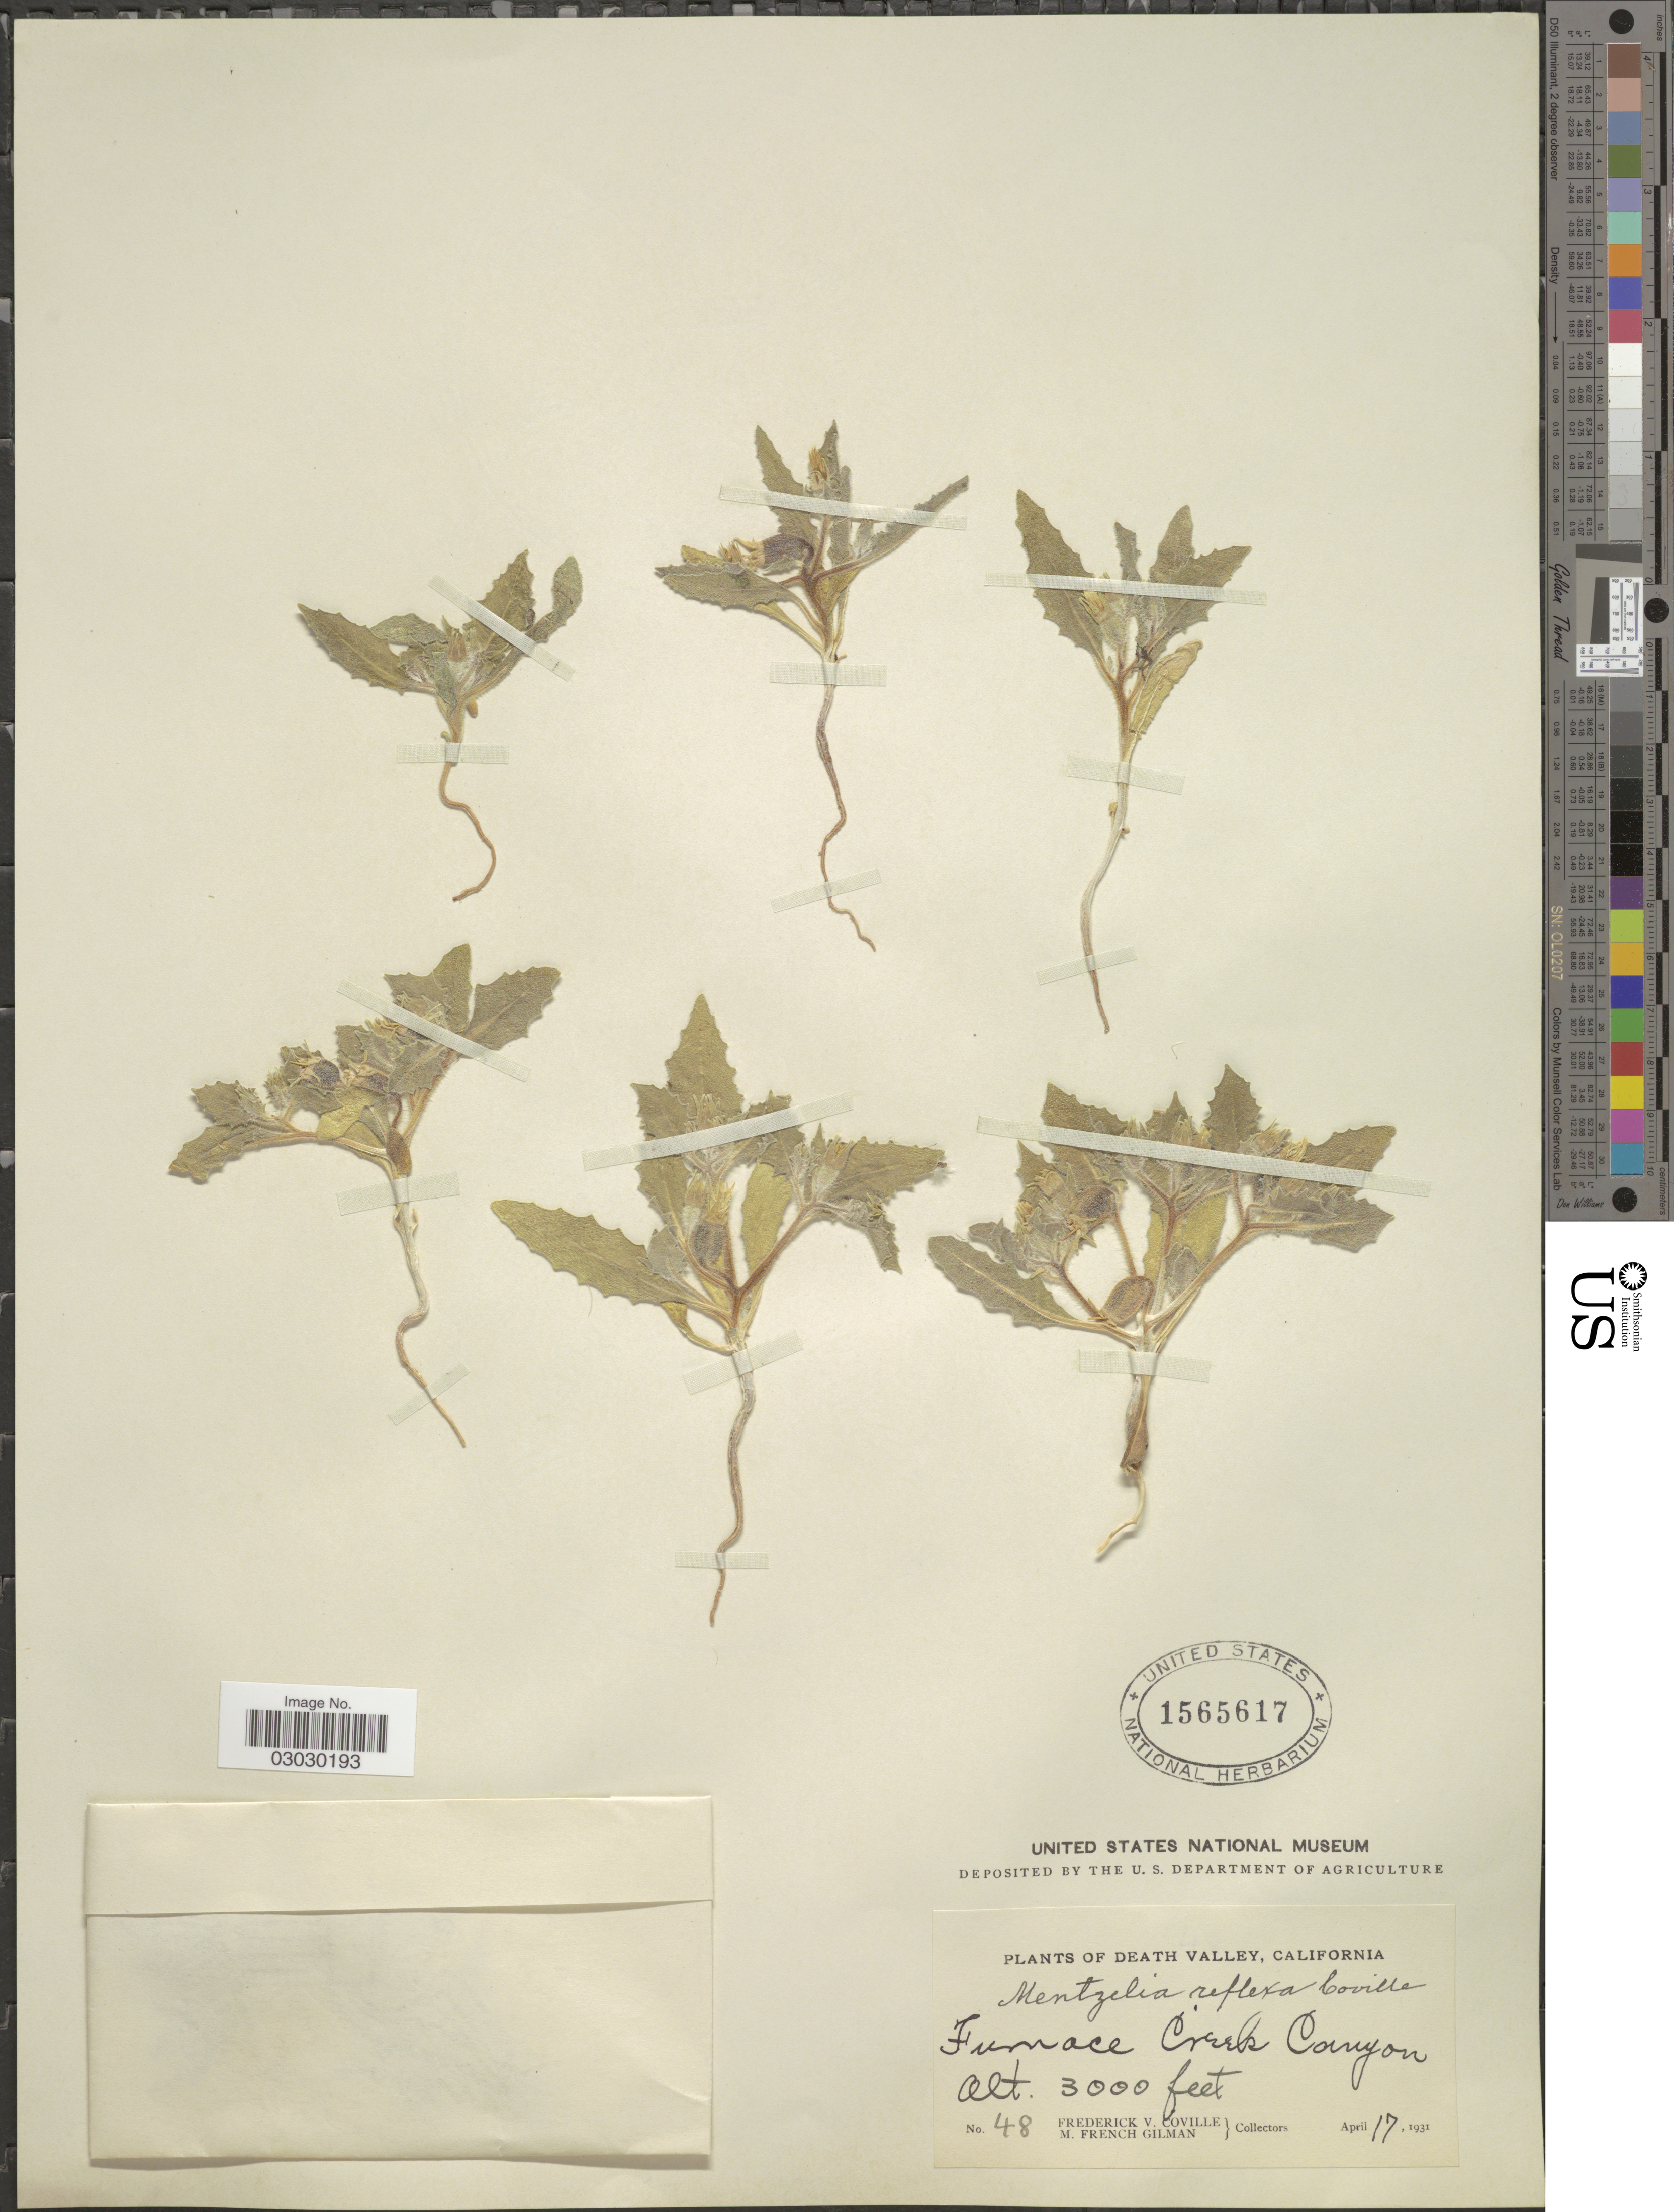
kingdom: Plantae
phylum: Tracheophyta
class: Magnoliopsida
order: Cornales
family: Loasaceae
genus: Mentzelia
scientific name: Mentzelia reflexa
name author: Coville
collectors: F. V. Coville & M. F. Gilman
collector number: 48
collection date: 1931-04-17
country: United States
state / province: California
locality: Death Valley, Furnace Creek Canyon.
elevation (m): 914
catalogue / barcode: US 1565617